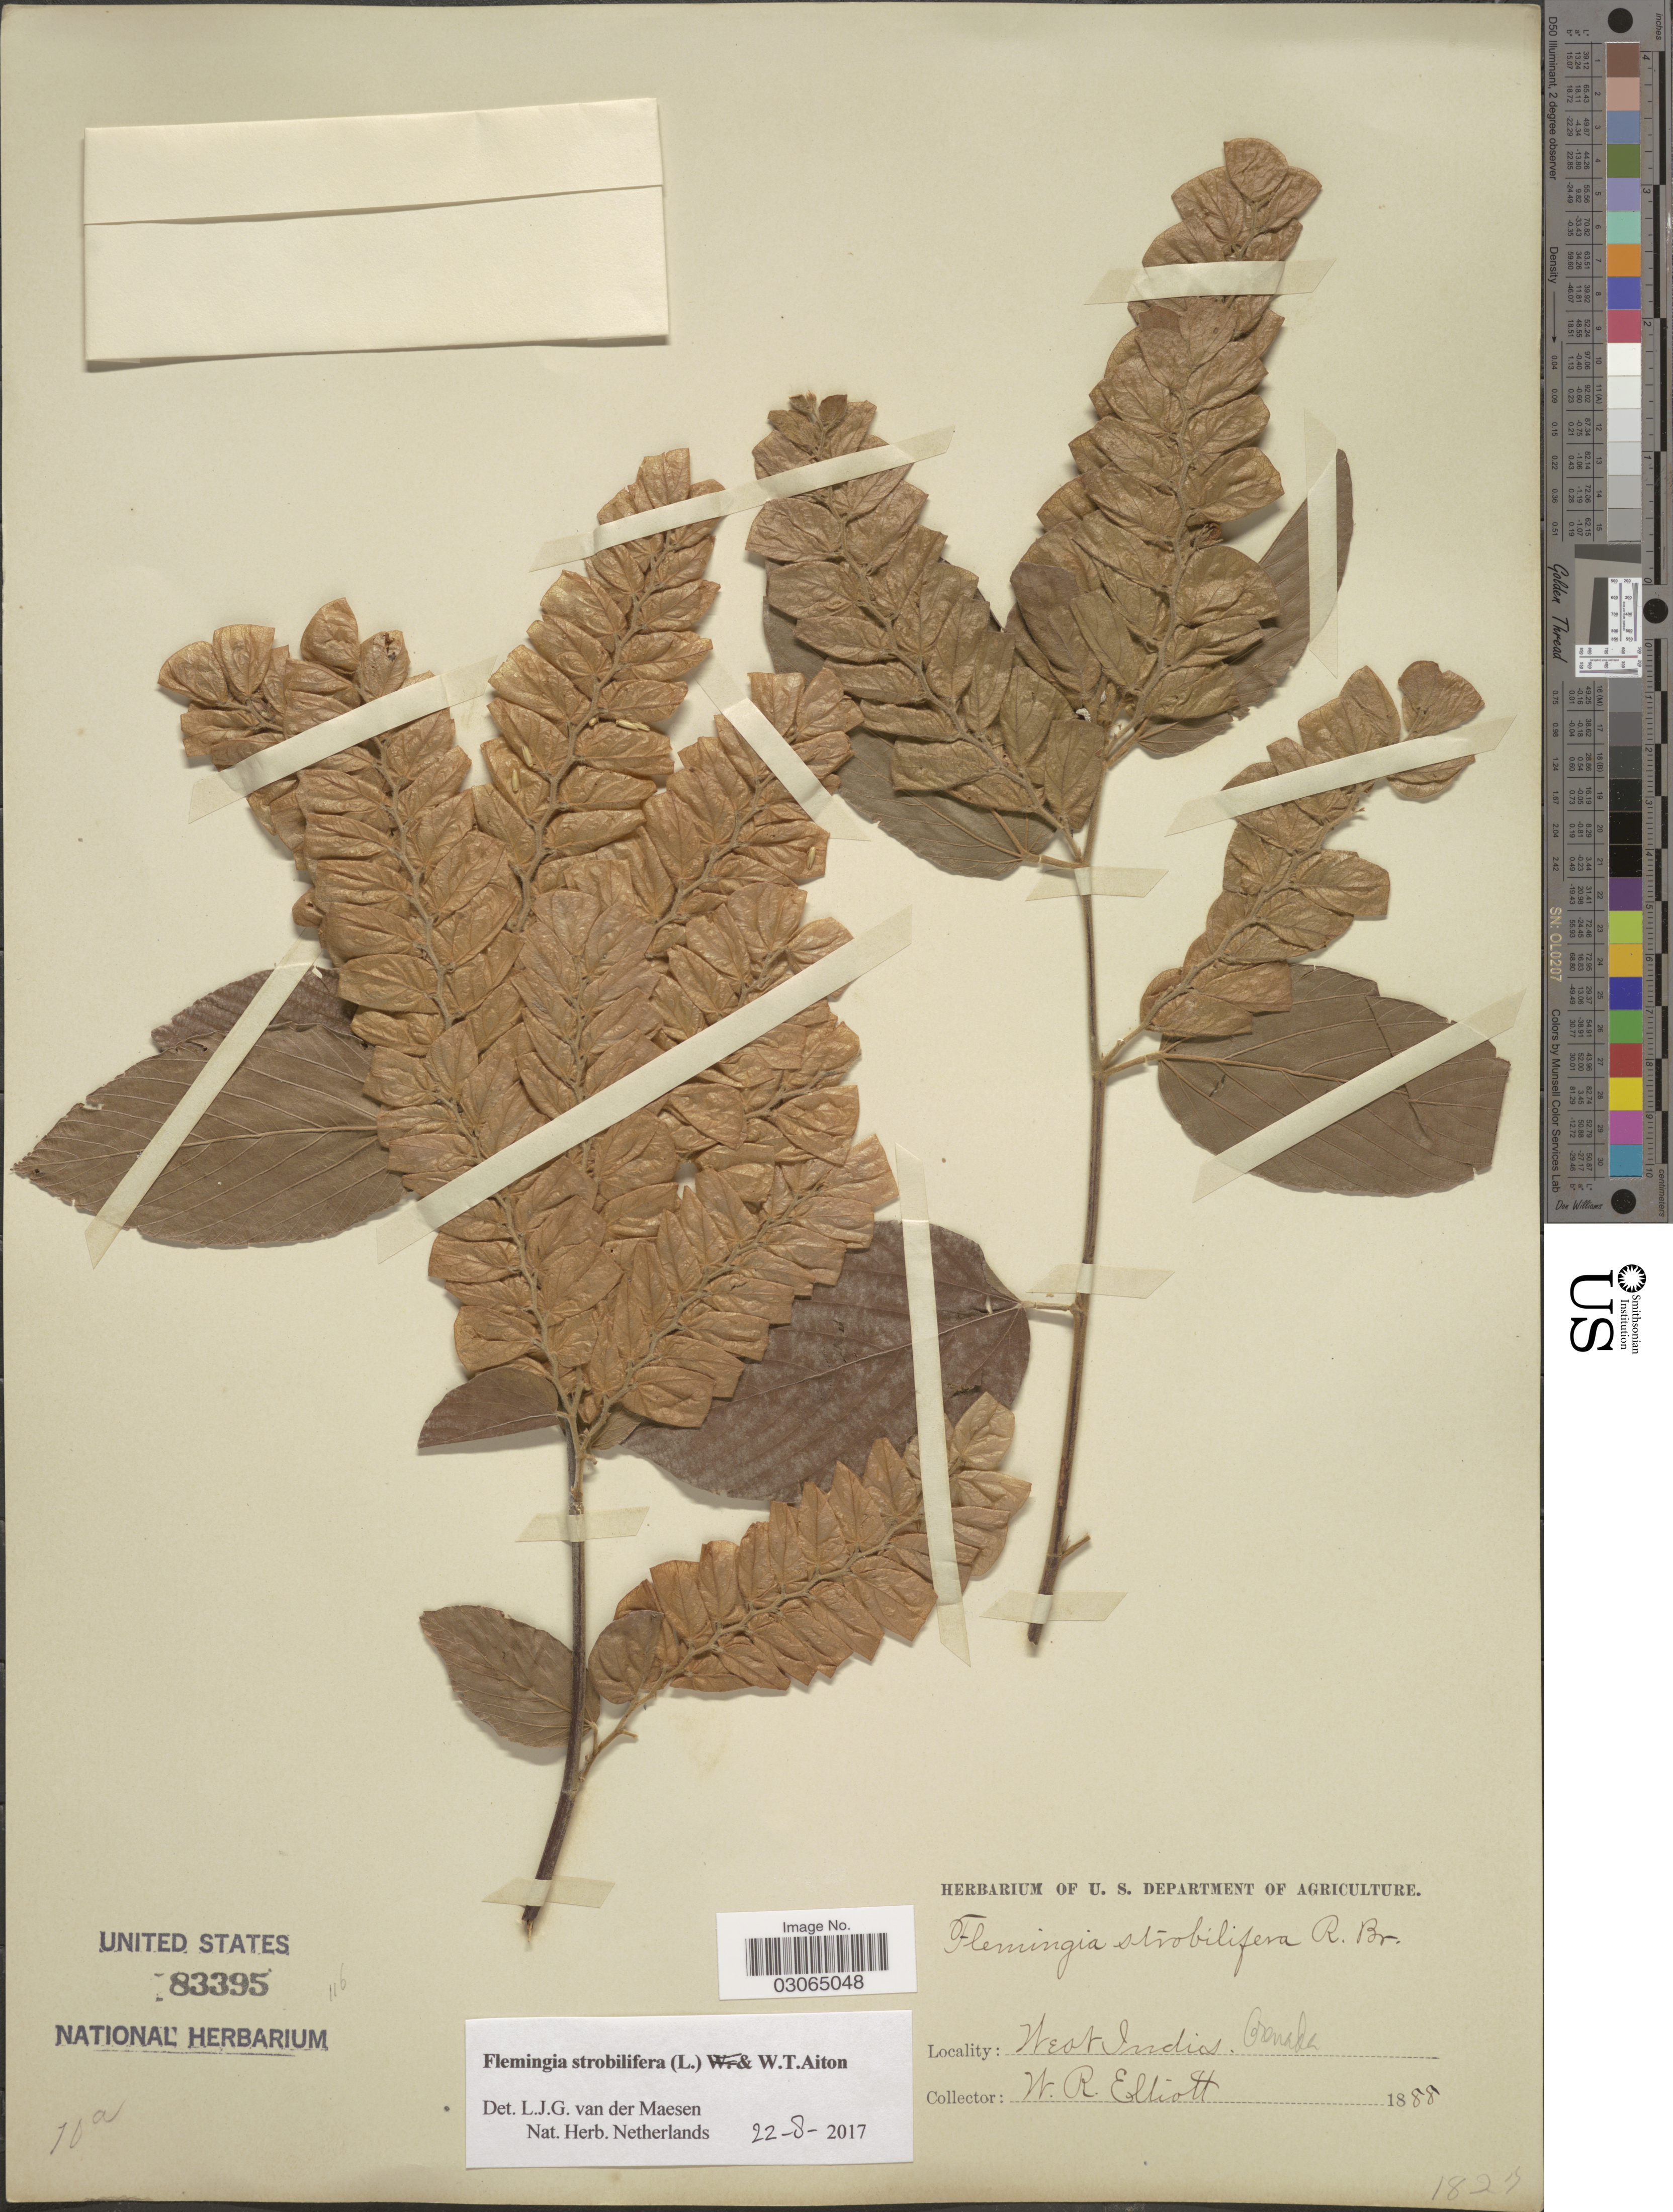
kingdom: Plantae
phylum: Tracheophyta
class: Magnoliopsida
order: Fabales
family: Fabaceae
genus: Flemingia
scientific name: Flemingia strobilifera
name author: (L.) W.T. Aiton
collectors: W. Elliott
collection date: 1888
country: Grenada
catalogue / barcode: US 83395